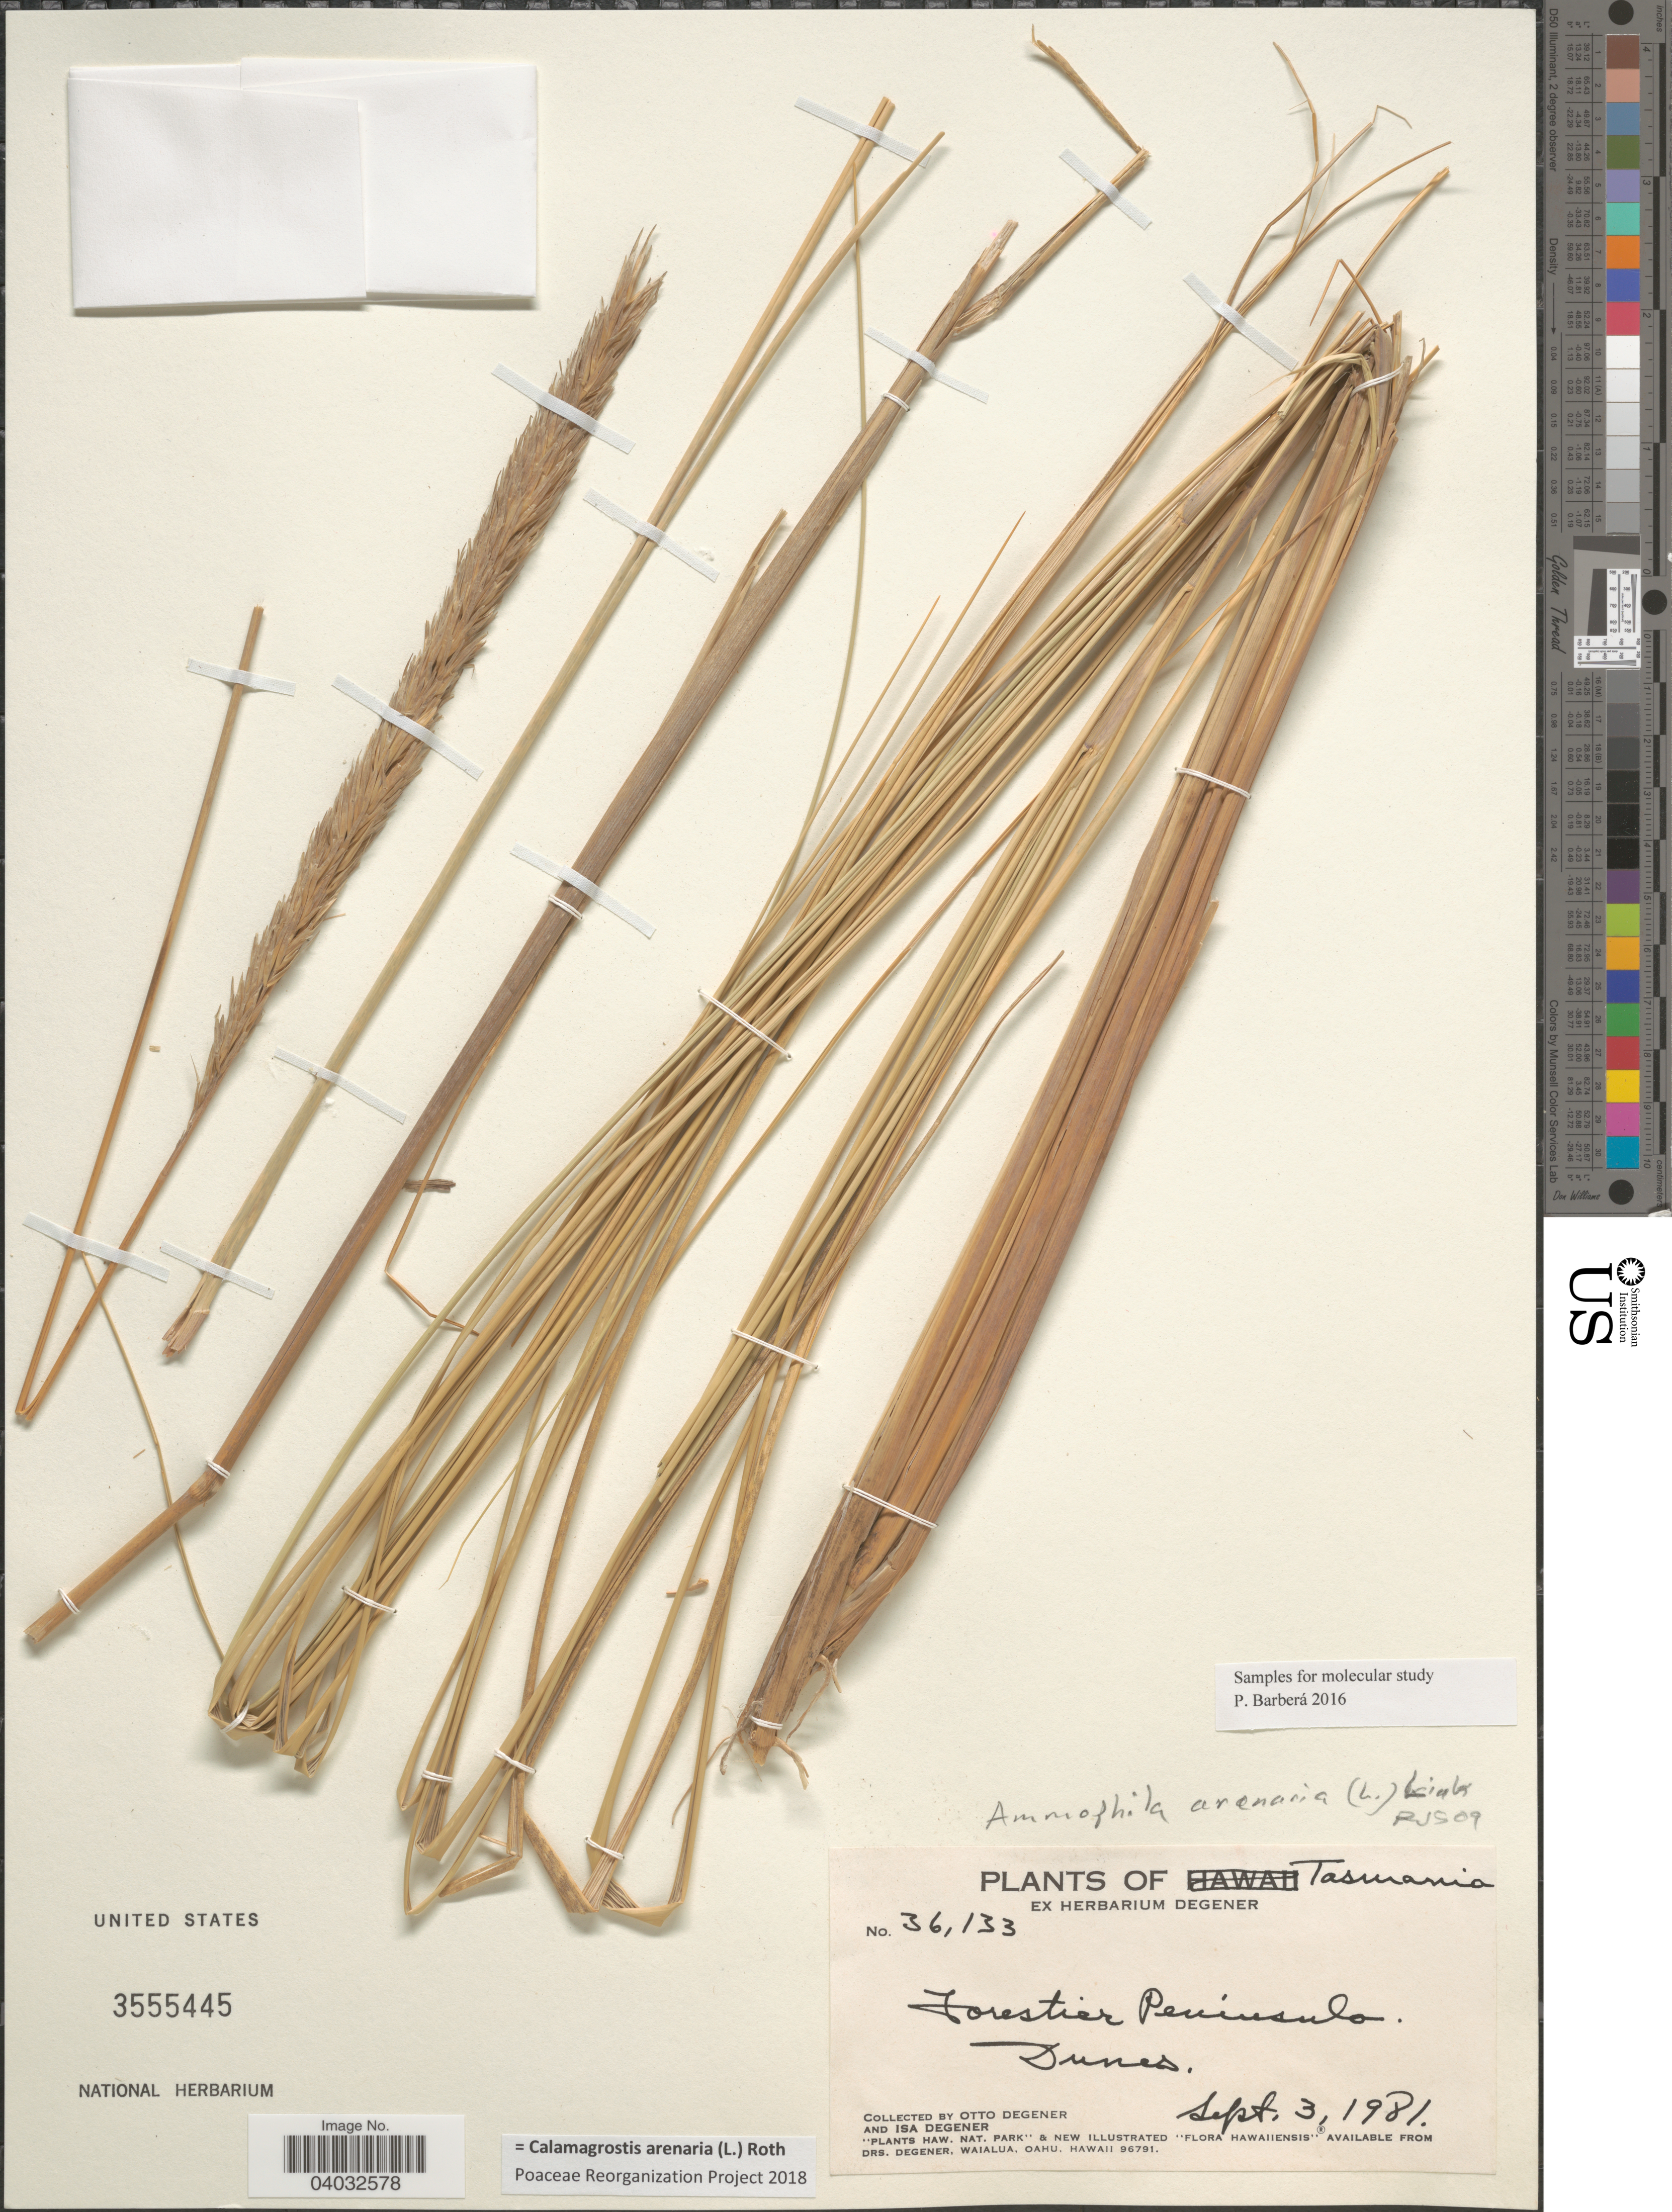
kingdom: Plantae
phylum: Tracheophyta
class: Liliopsida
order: Poales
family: Poaceae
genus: Calamagrostis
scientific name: Calamagrostis arenaria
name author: (L.) Roth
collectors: O. Degener & I. Degener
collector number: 36133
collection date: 1981-09-03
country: Australia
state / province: Tasmania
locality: Forestier Peninsula. Dunes.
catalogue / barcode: US 3555445